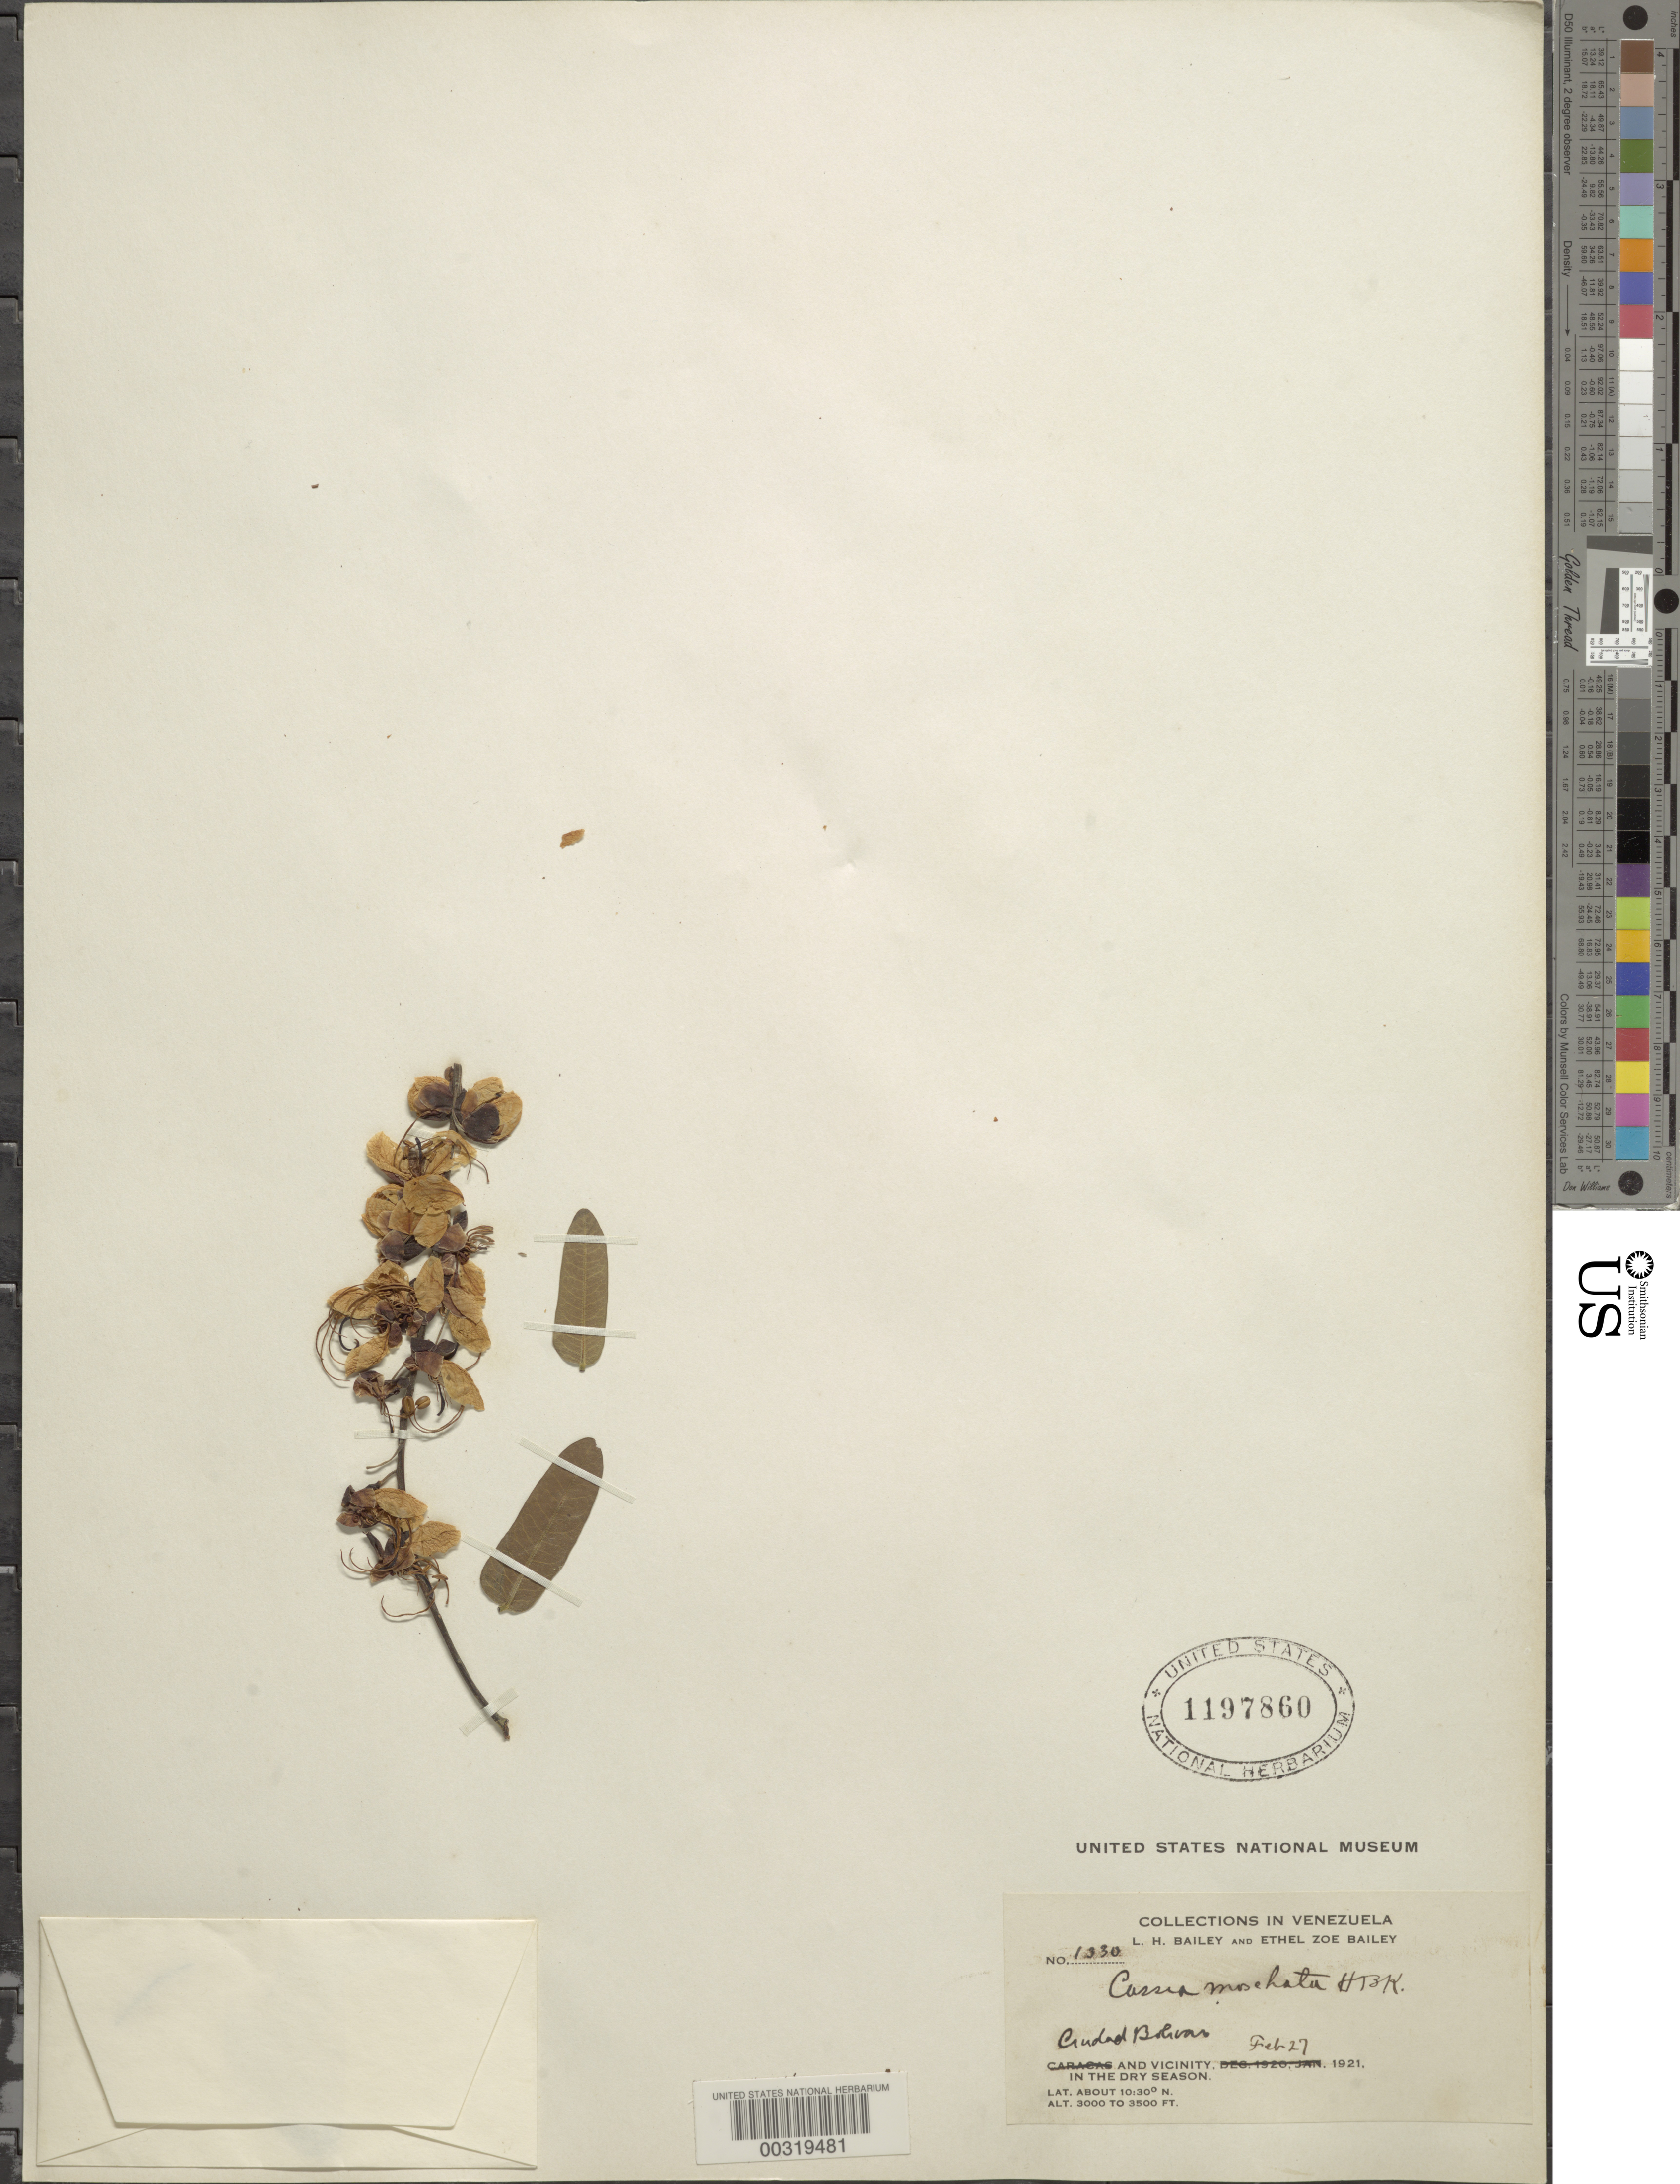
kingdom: Plantae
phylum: Tracheophyta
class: Magnoliopsida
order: Fabales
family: Fabaceae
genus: Cassia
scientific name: Cassia moschata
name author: Kunth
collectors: L. H. Bailey & E. Z. Bailey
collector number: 1330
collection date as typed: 27 Feb 1921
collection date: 1921-02-27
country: Venezuela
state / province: Bolivar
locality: Ciudad bolivar and vicinity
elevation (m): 914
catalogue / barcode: US 1197860